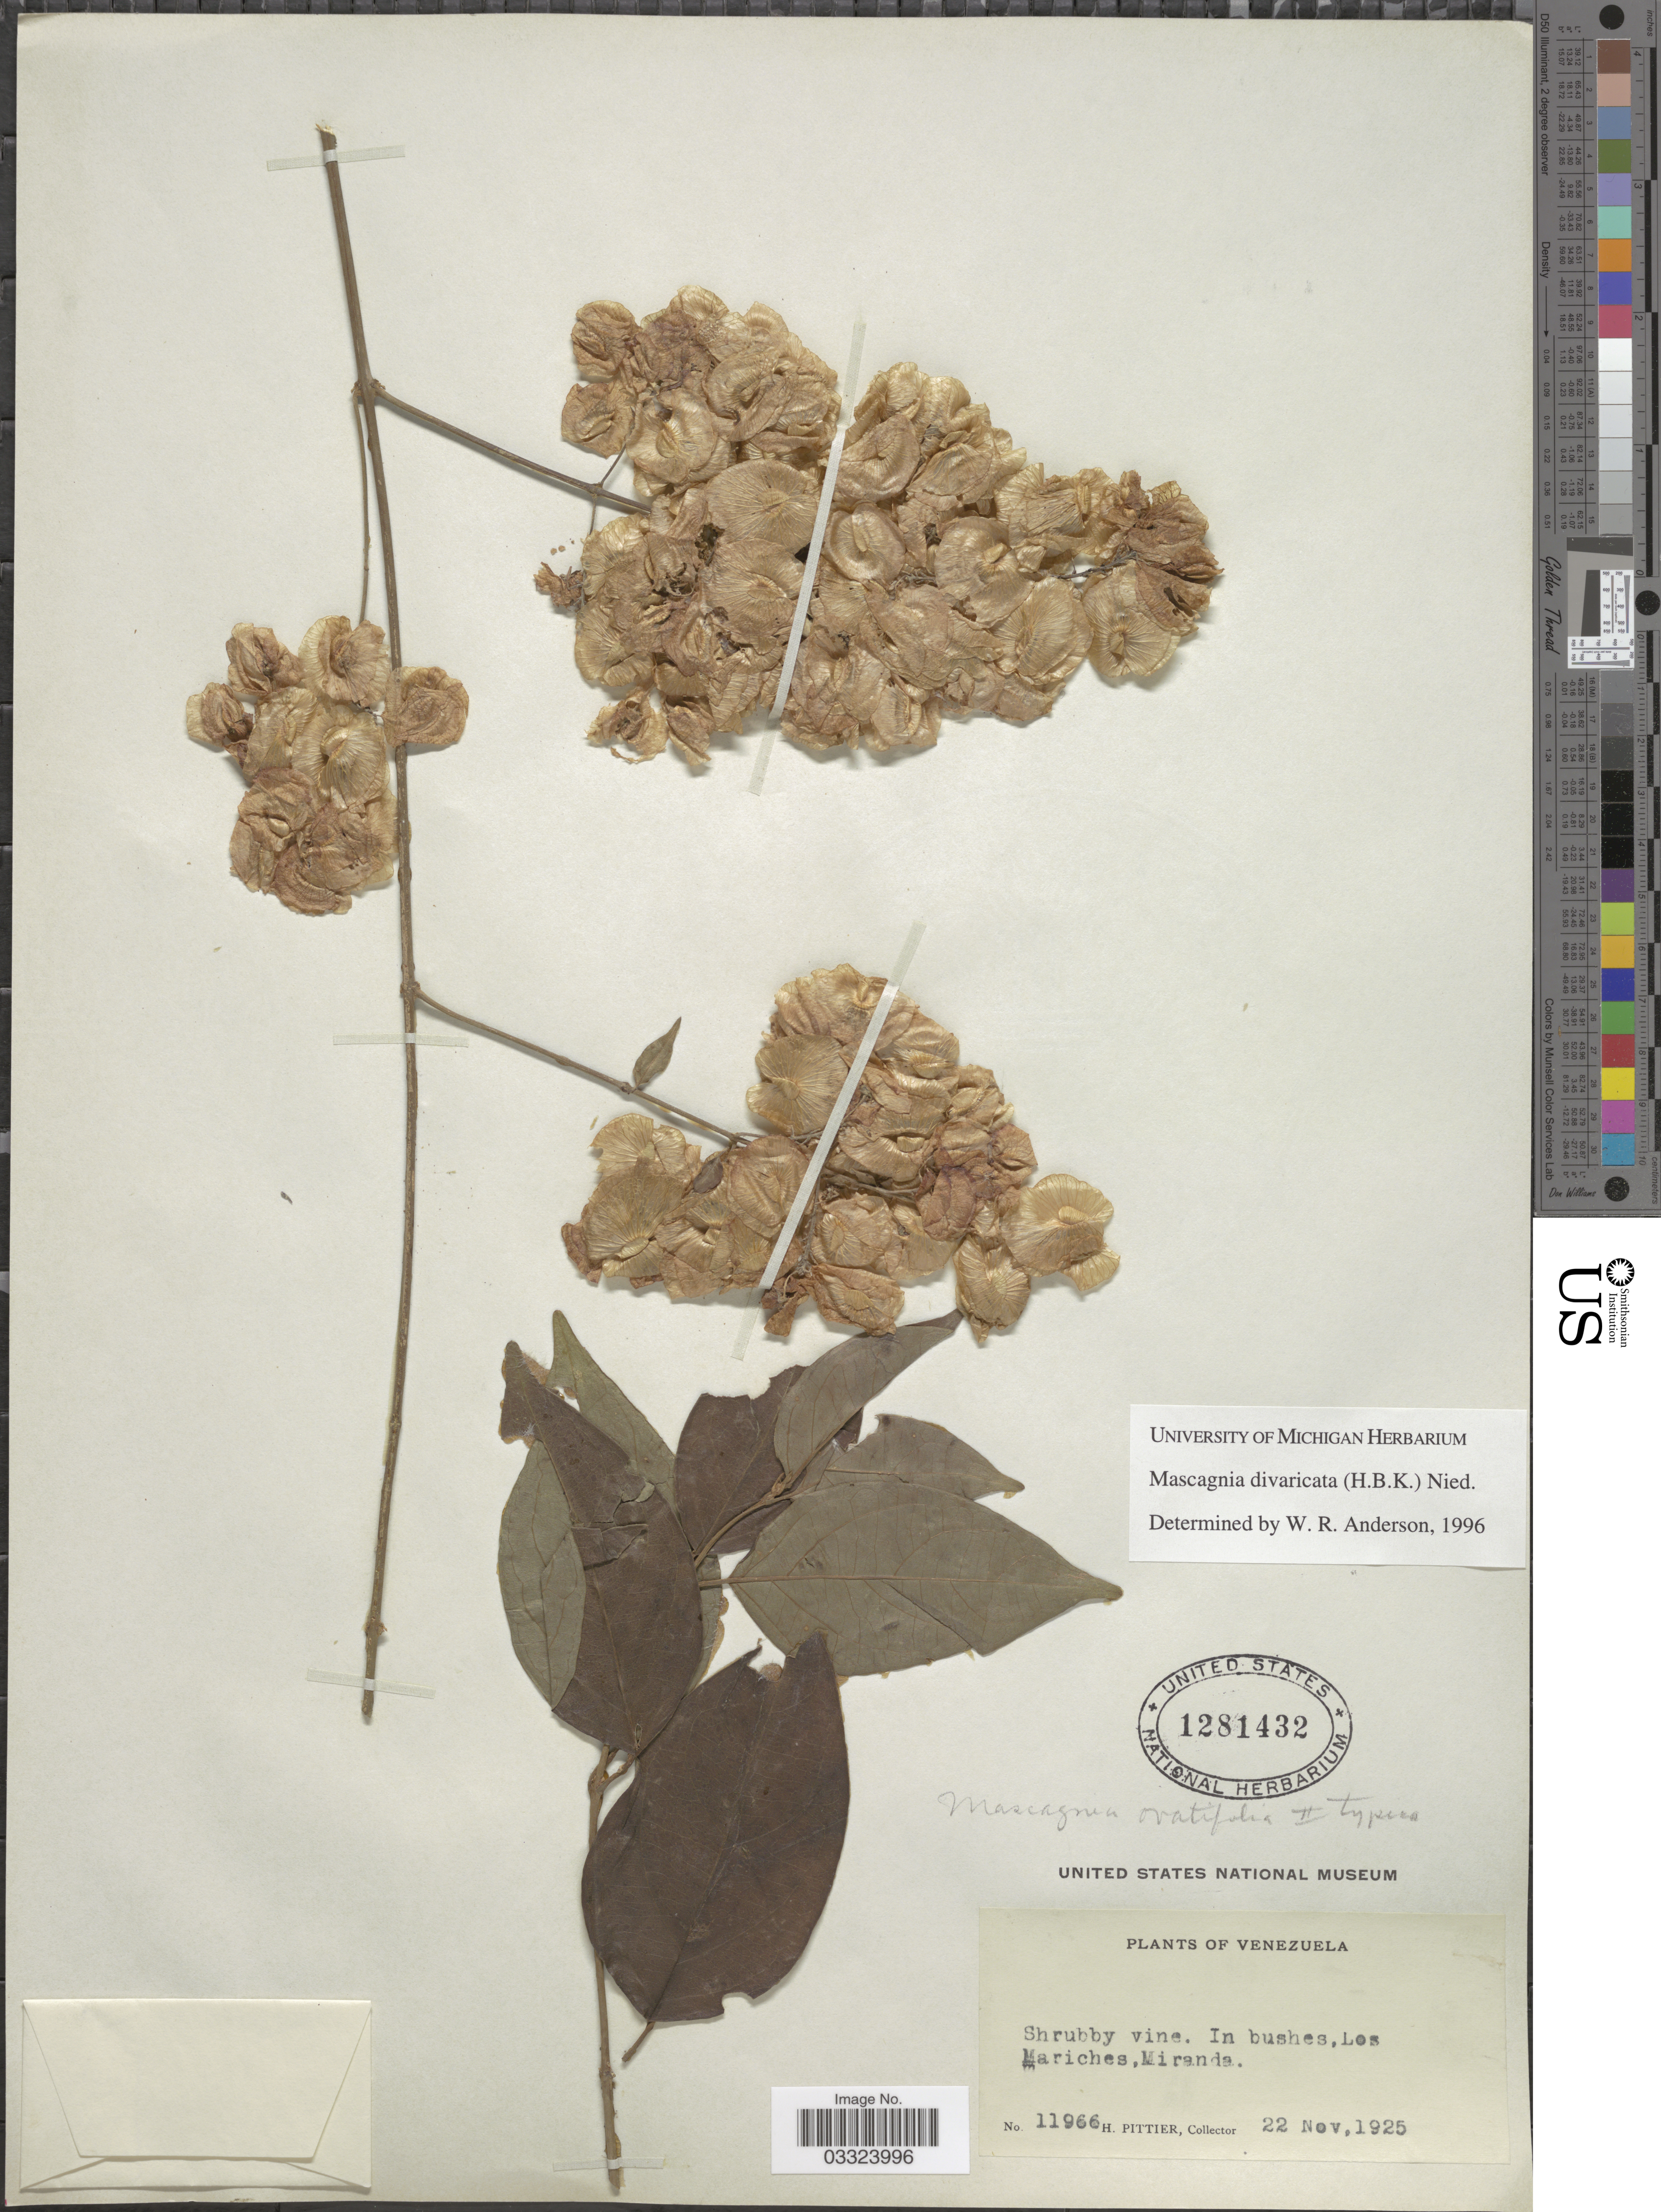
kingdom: Plantae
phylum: Tracheophyta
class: Magnoliopsida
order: Malpighiales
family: Malpighiaceae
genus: Mascagnia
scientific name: Mascagnia divaricata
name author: (Kunth) Nied.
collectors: H. F. Pittier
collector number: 11966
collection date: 1925-11-22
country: Venezuela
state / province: Miranda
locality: Los Mariches, Miranda.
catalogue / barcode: US 1281432